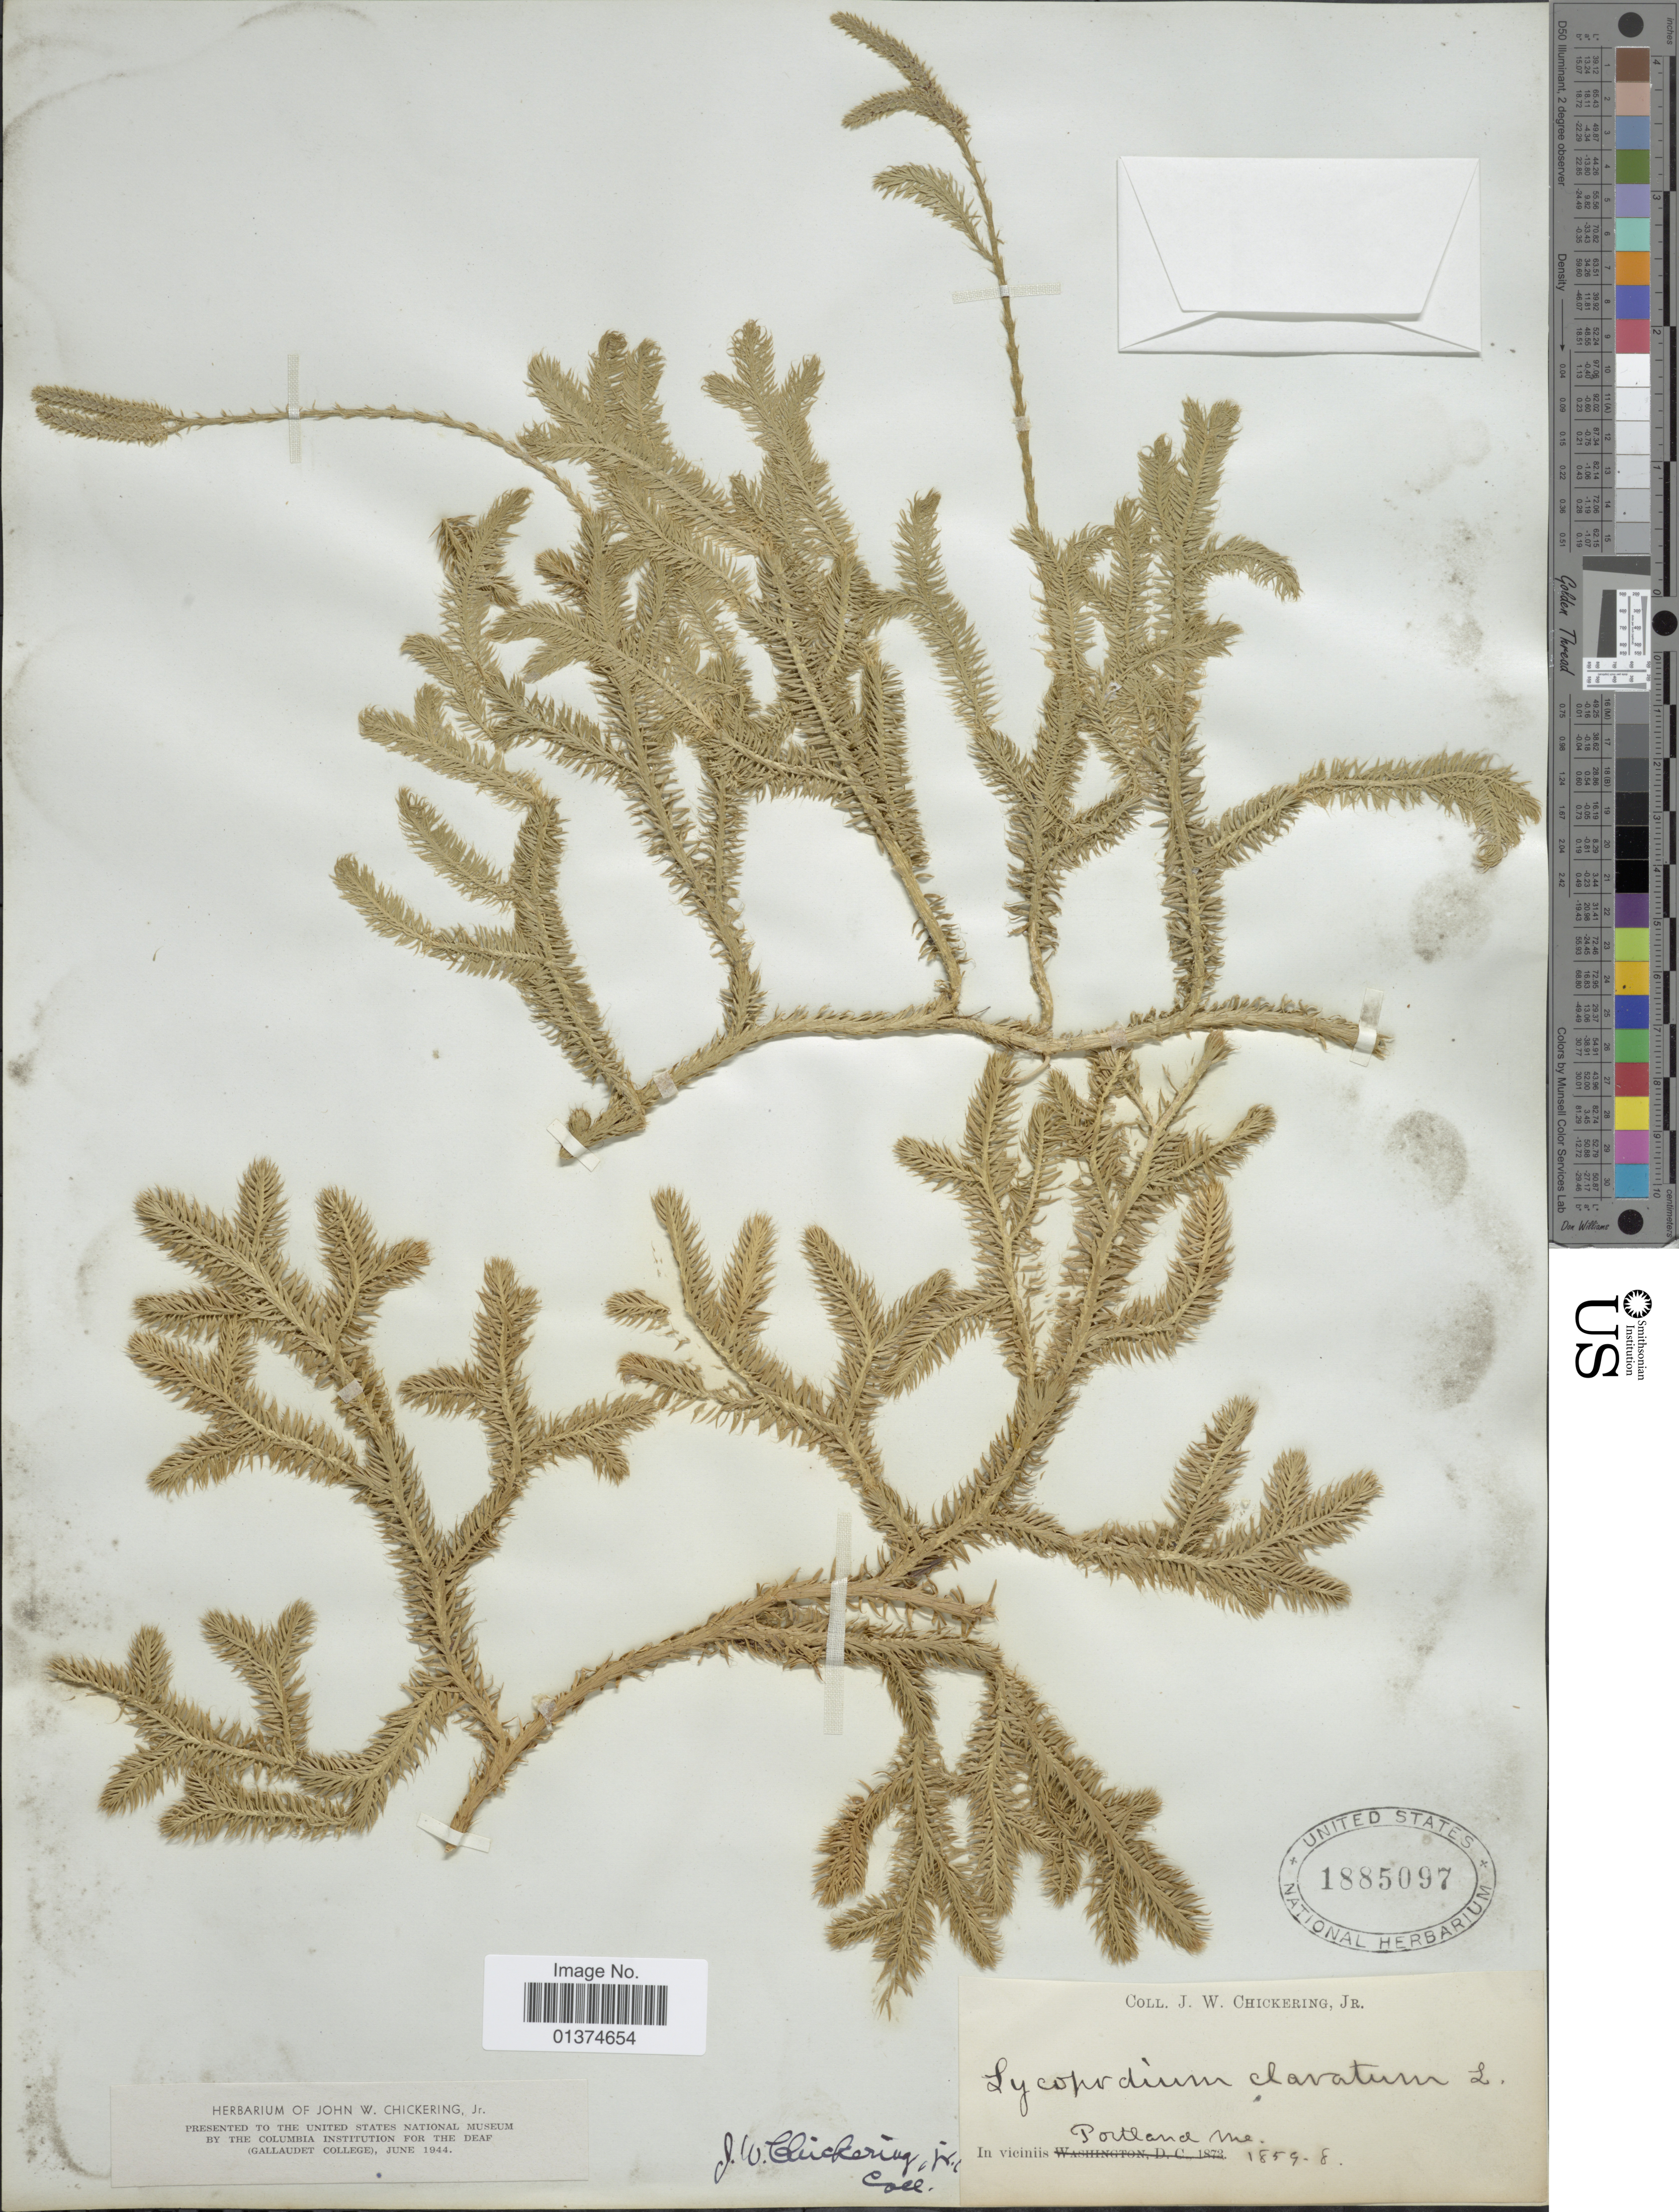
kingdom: Plantae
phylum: Tracheophyta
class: Lycopodiopsida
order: Lycopodiales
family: Lycopodiaceae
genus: Lycopodium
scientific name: Lycopodium clavatum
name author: L.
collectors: J. W. Chickering Jr.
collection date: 1859-08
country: United States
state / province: Maine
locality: In viciniis Portland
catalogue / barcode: US 1885097